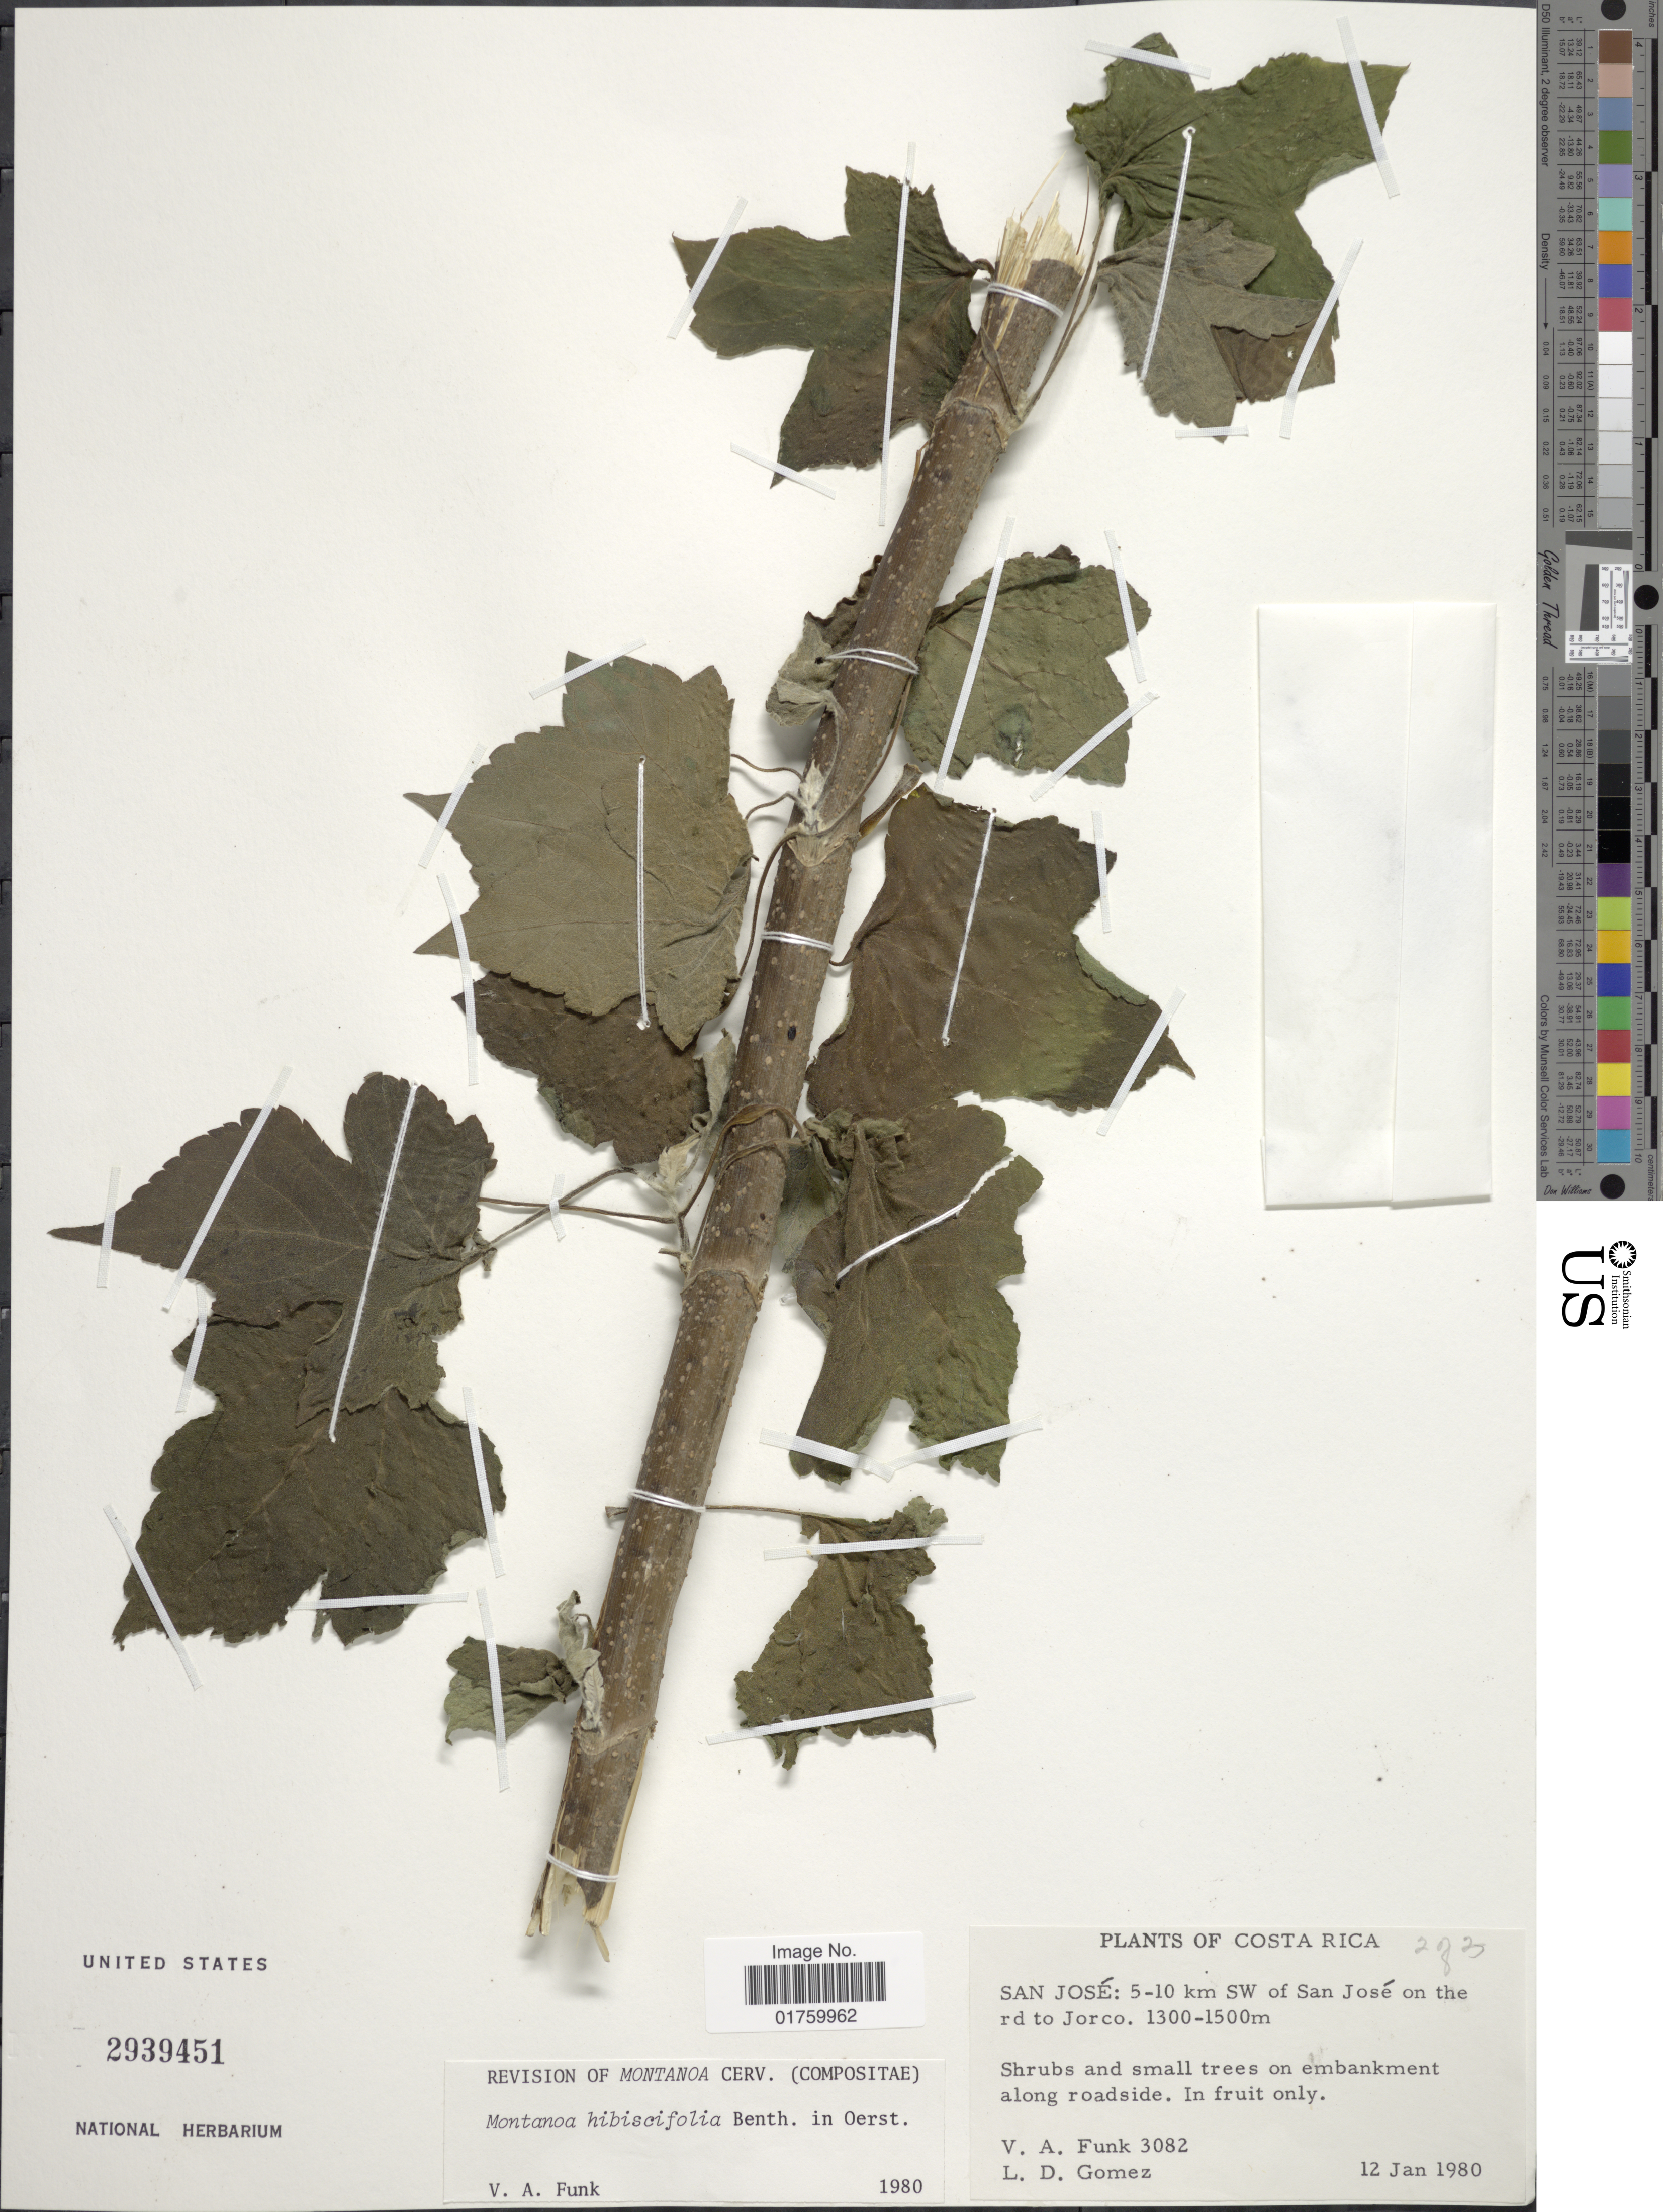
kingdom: Plantae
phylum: Tracheophyta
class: Magnoliopsida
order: Asterales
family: Asteraceae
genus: Montanoa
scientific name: Montanoa hibiscifolia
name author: Benth.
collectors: V. Funk & L. D. Gómez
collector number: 3082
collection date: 1980-01-12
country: Costa Rica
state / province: San José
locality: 5-10 km SW of San Jose on the rd to Jorco, shrubs and small trees on embankment along roadside.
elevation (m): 1300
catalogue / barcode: US 2939451